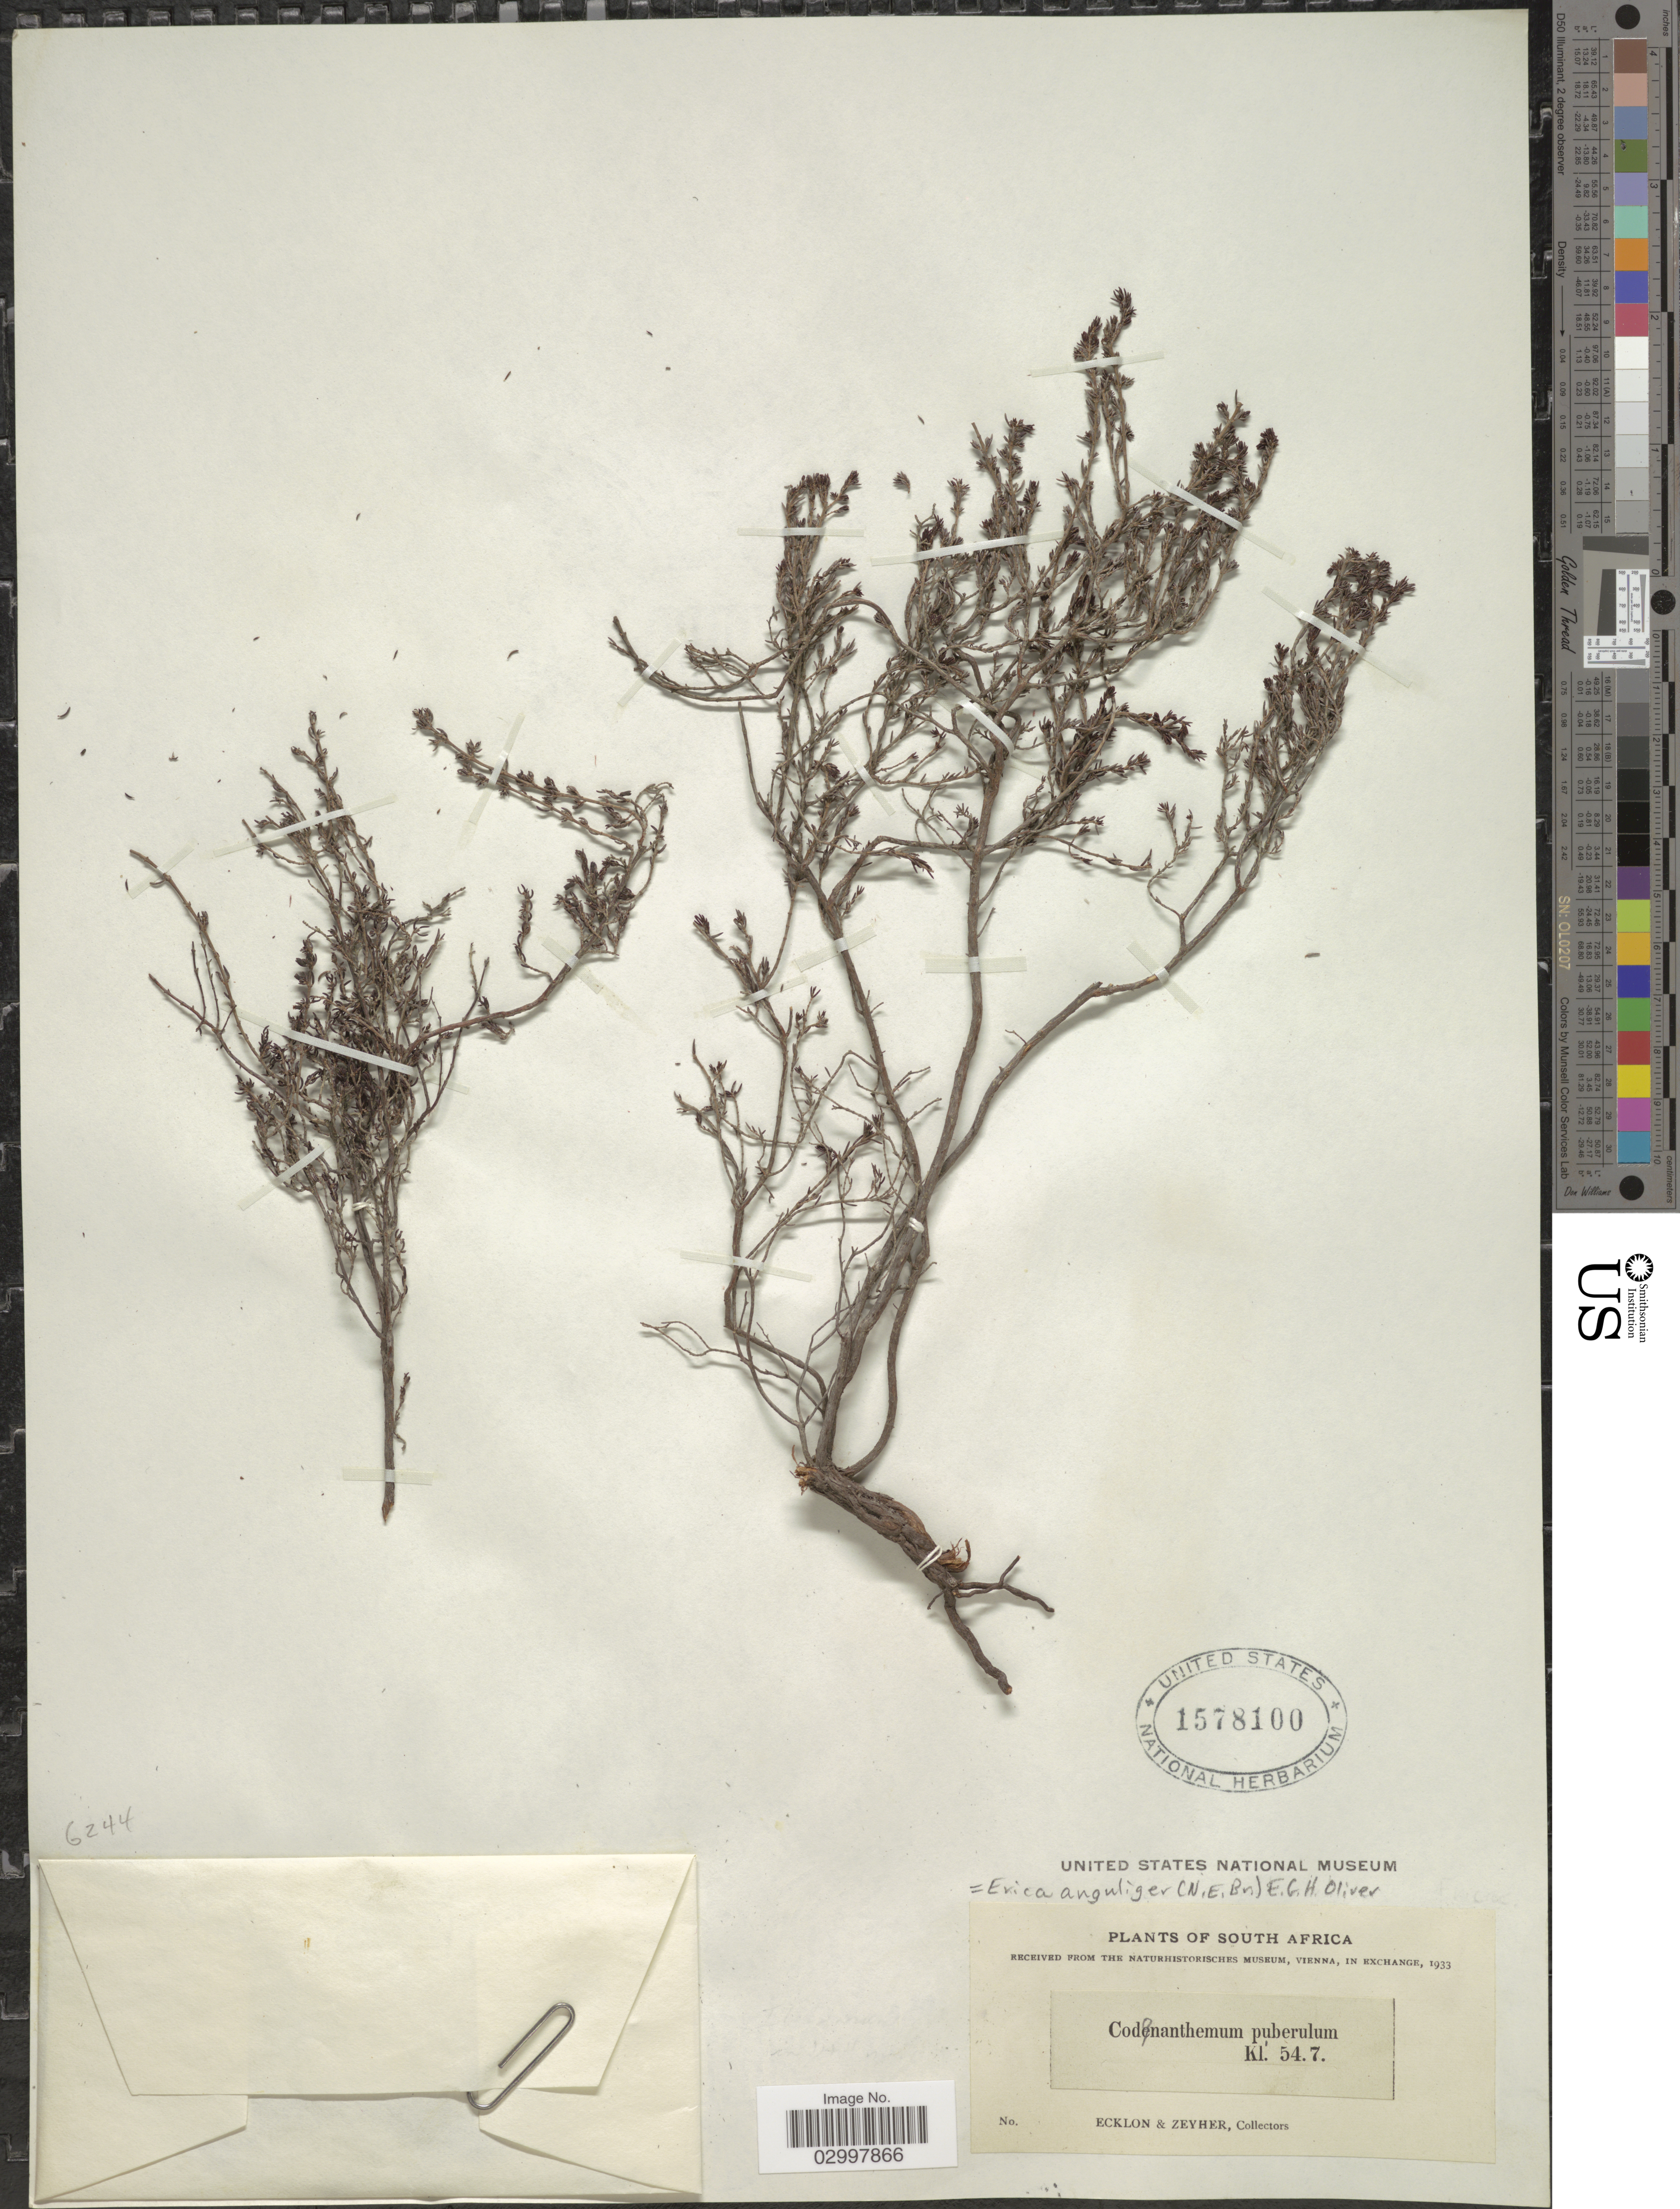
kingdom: Plantae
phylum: Tracheophyta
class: Magnoliopsida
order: Ericales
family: Ericaceae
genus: Erica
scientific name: Erica anguliger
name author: (N.E. Br.) E.G.H. Oliv.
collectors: -. Ecklon & -. Zeyher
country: South Africa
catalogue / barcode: US 1578100